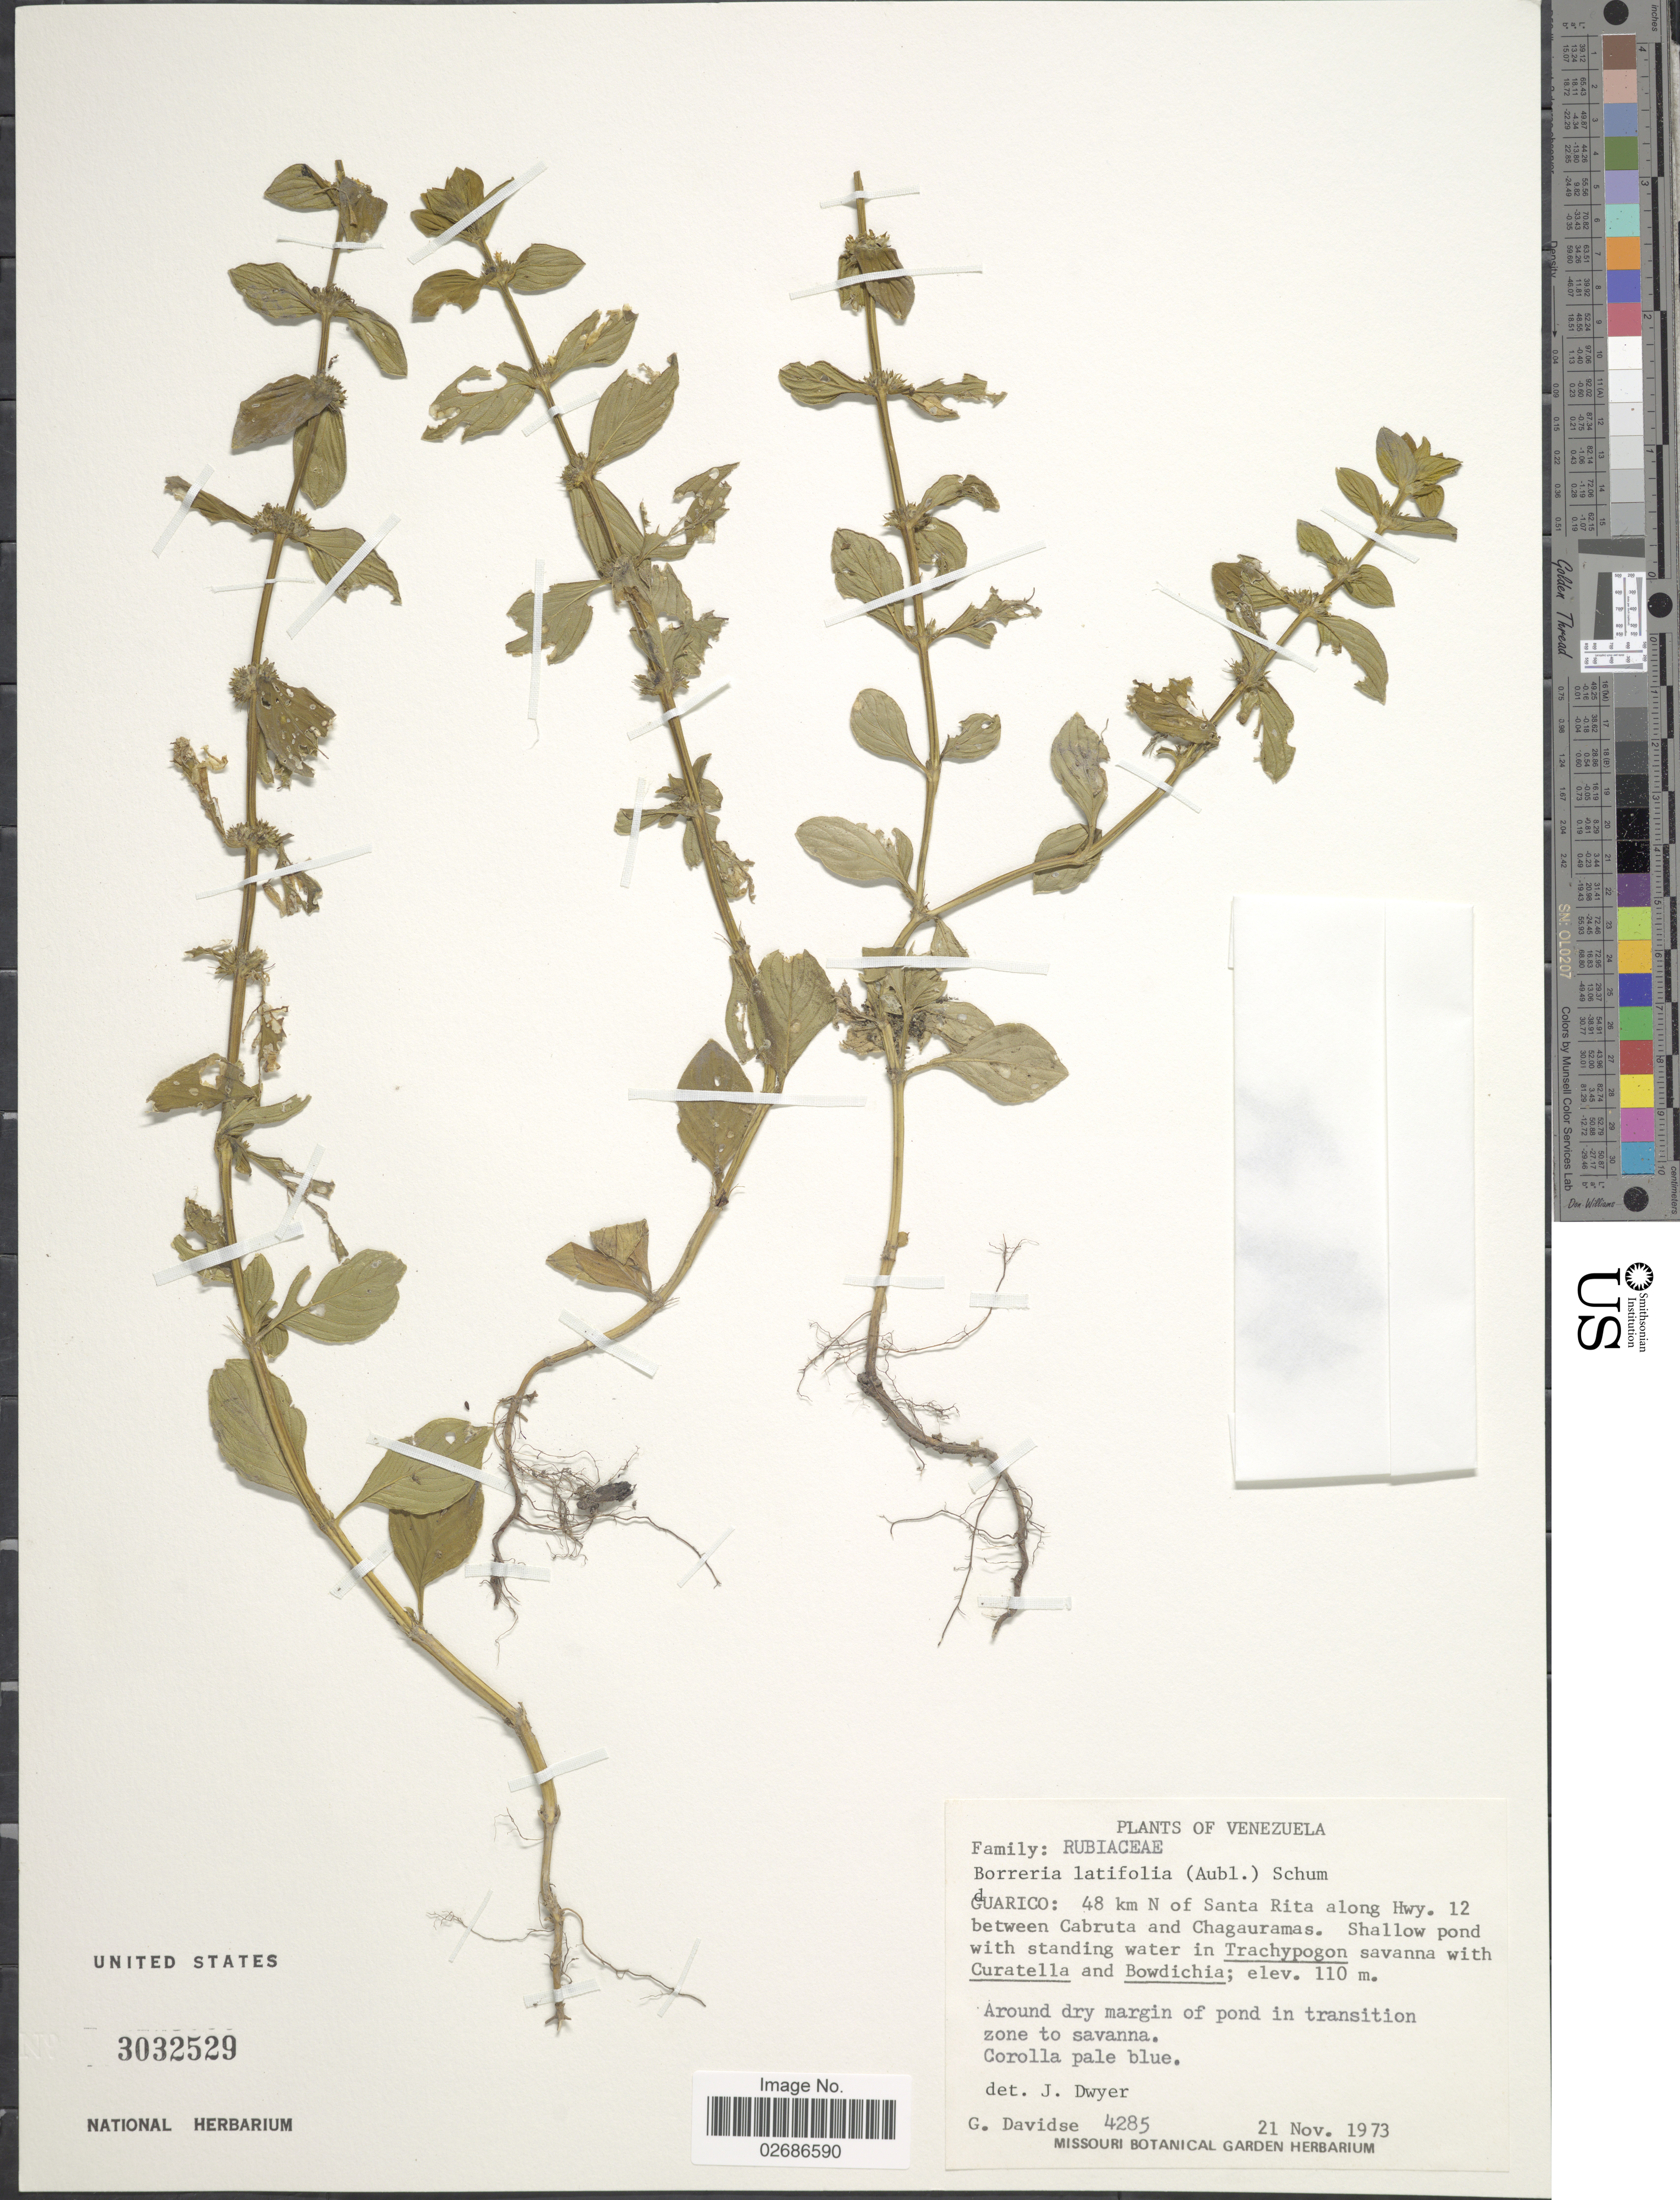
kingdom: Plantae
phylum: Tracheophyta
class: Magnoliopsida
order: Gentianales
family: Rubiaceae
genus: Borreria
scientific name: Borreria latifolia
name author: (Aubl.) K. Schum.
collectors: G. Davidse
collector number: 4285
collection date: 1973-11-21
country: Venezuela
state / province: Guárico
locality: Guarico: 48 km N of Santa Rita along Hwy. 12 between Cabruta and Chagauramas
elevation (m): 110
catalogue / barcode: US 3032529